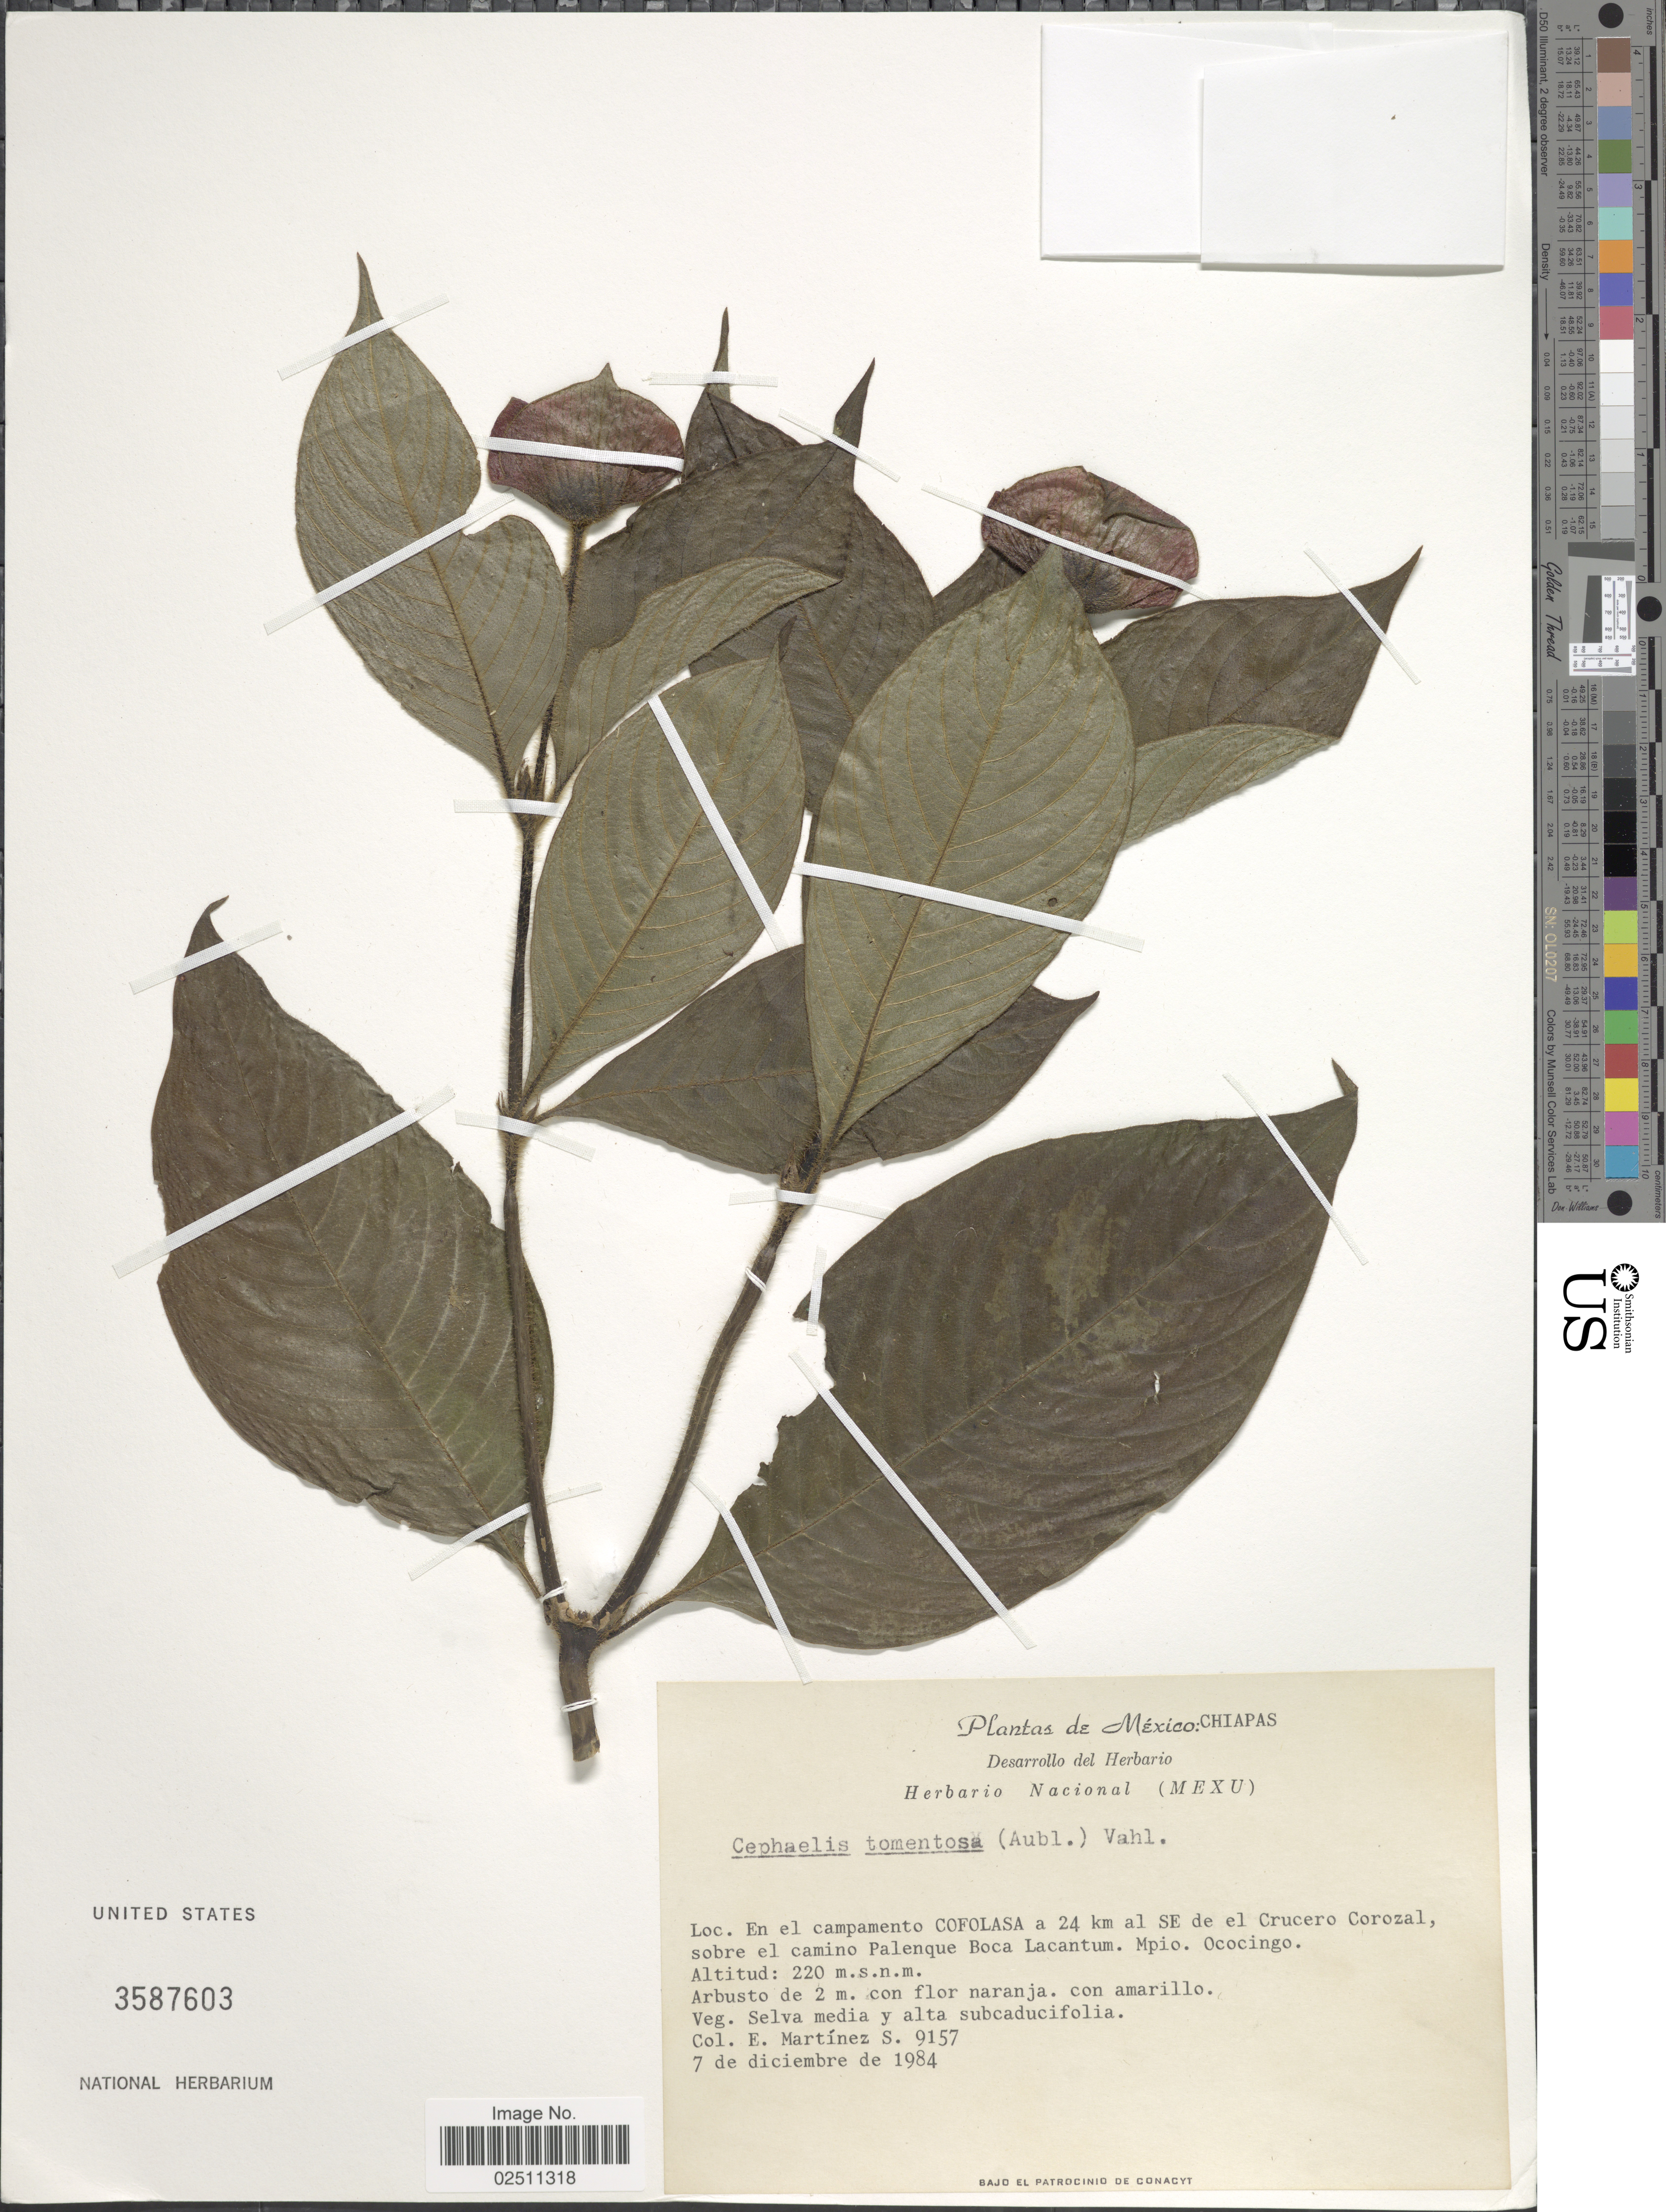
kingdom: Plantae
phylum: Tracheophyta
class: Magnoliopsida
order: Gentianales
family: Rubiaceae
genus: Psychotria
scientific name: Psychotria poeppigiana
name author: Müll. Arg.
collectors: E. M. Martínez S.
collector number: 9157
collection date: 1984-12-07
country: Mexico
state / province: Chiapas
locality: En el campamento COFOLASA a 24 km al SE de el Crucereo Corozal, sobre el camino Palenque Boca Lacantum. Mpio. Ococingo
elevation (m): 220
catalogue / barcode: US 3587603